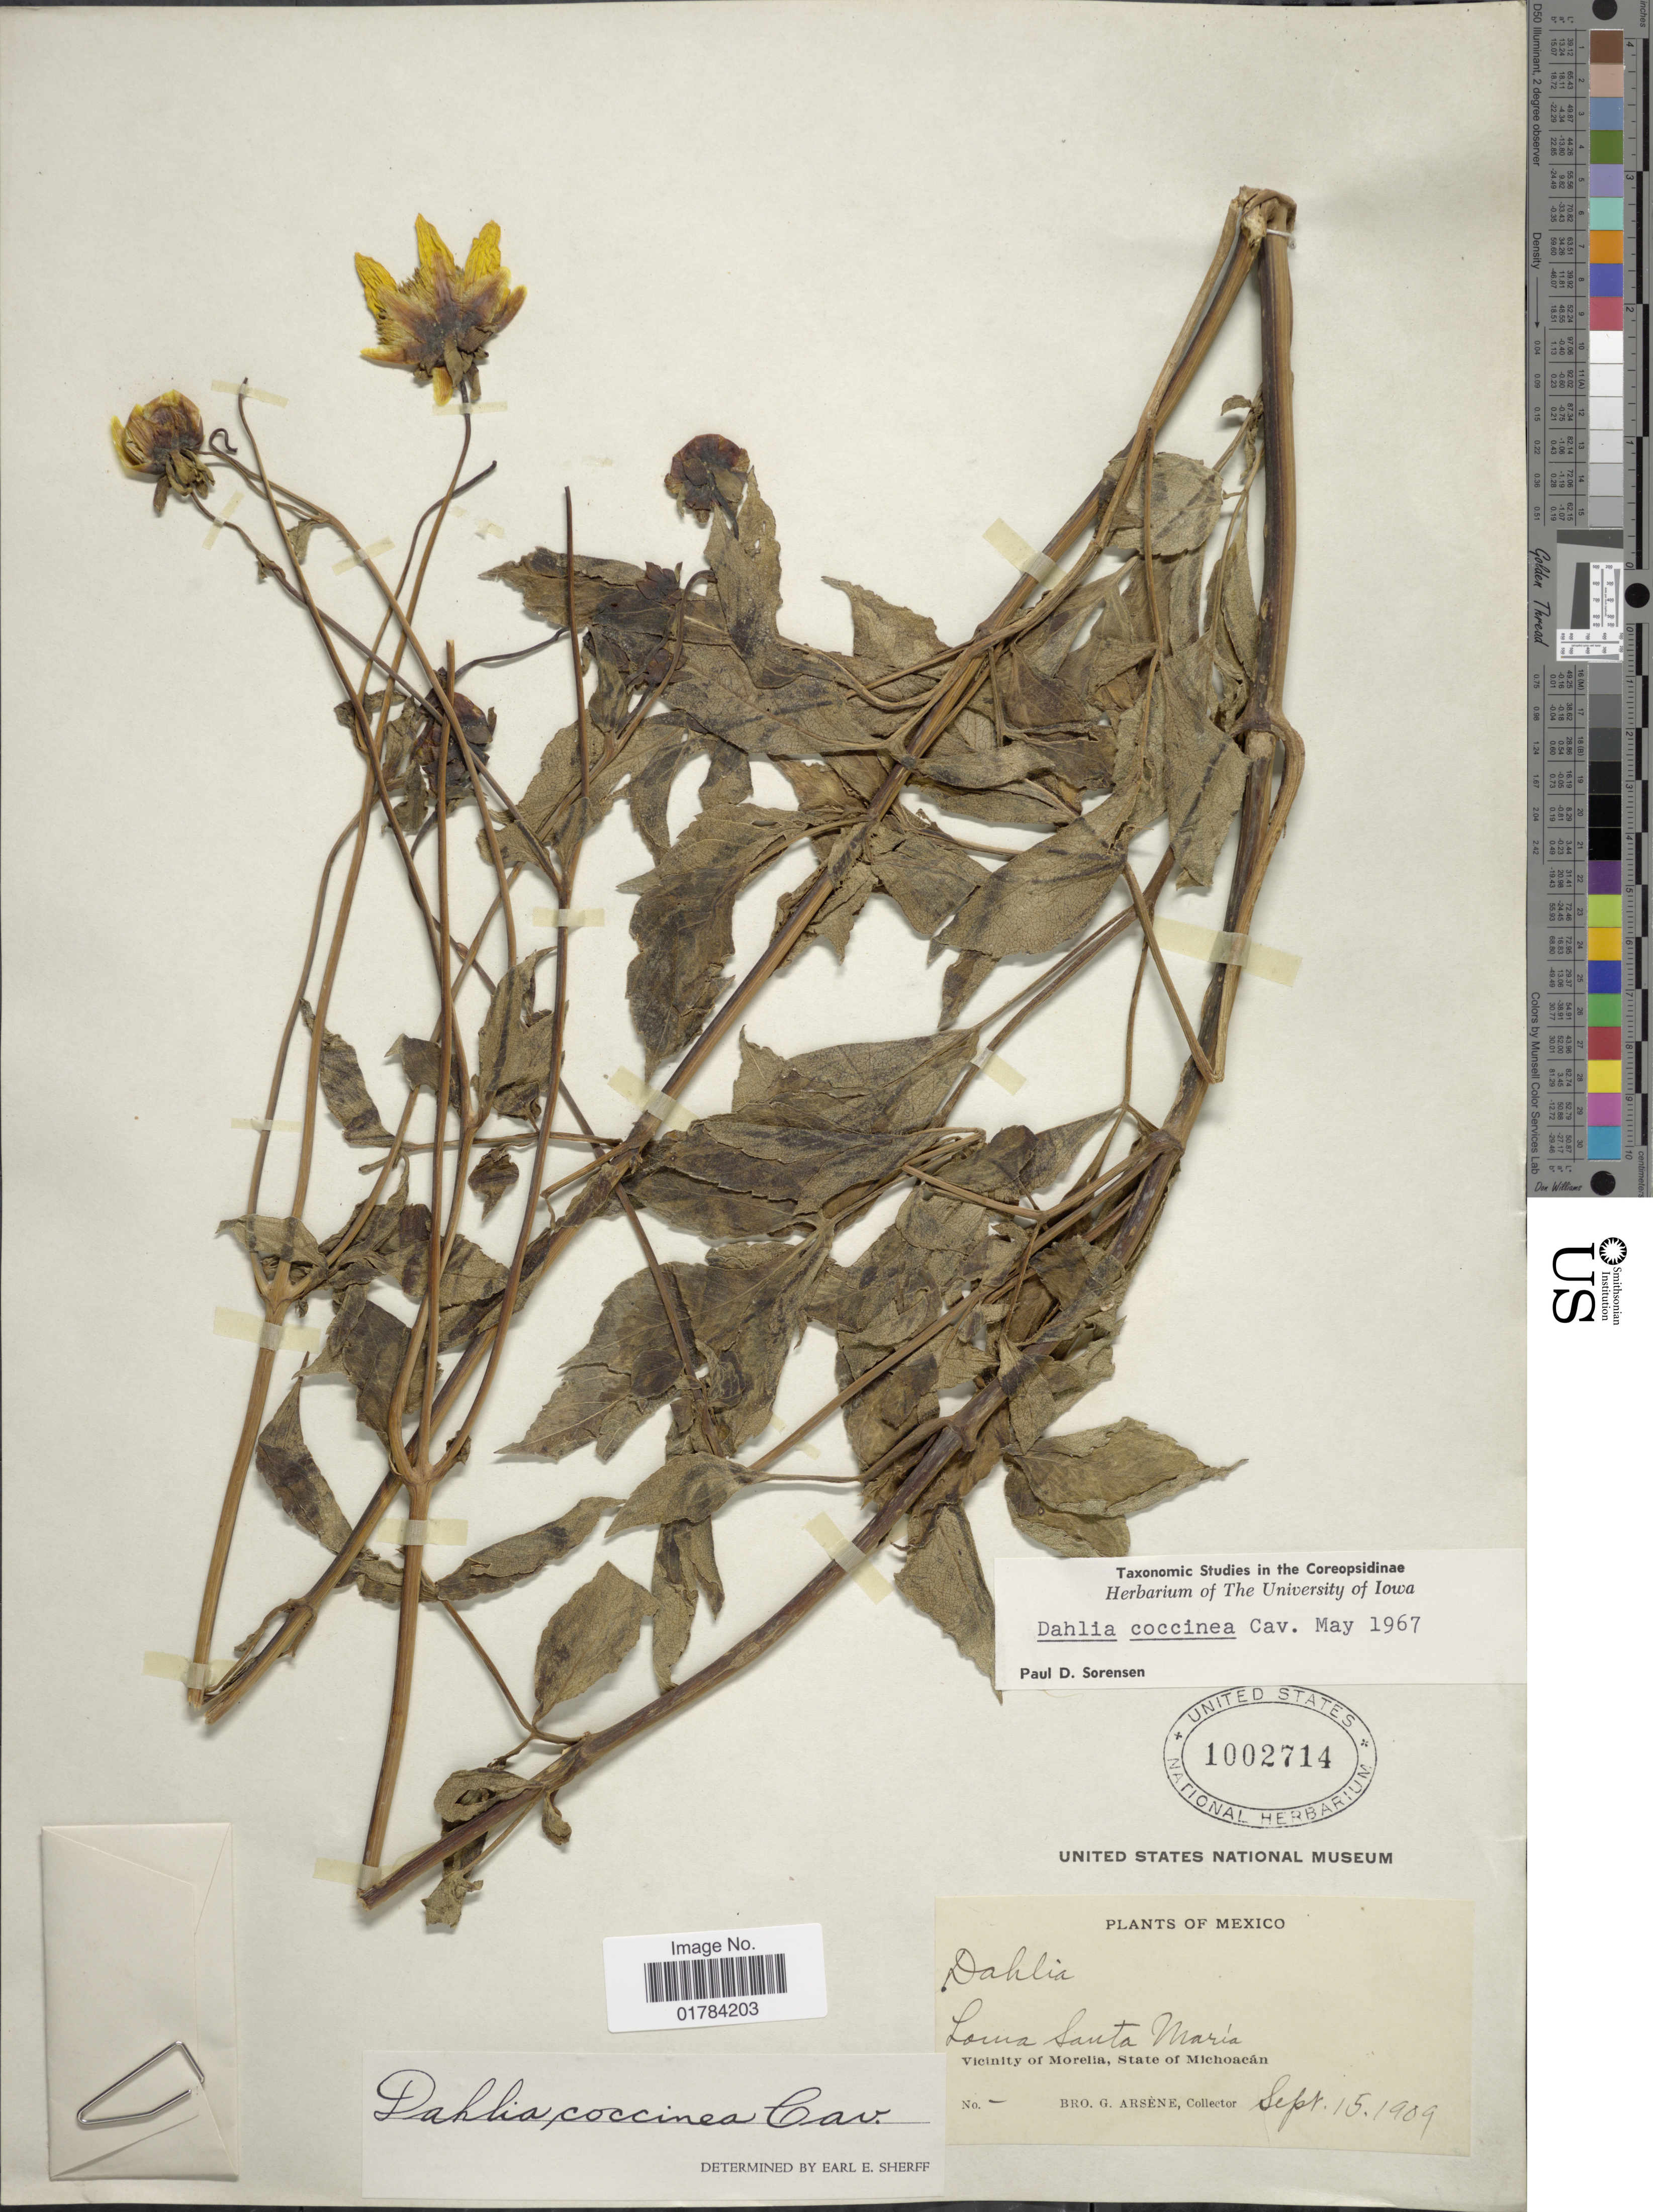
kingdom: Plantae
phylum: Tracheophyta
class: Magnoliopsida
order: Asterales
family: Asteraceae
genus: Dahlia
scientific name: Dahlia coccinea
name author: Cav.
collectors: Bro. G. Arsène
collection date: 1909-09-15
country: Mexico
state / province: Michoacán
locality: Loma Santa Maria, Vicinity of Morelia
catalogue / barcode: US 1002714